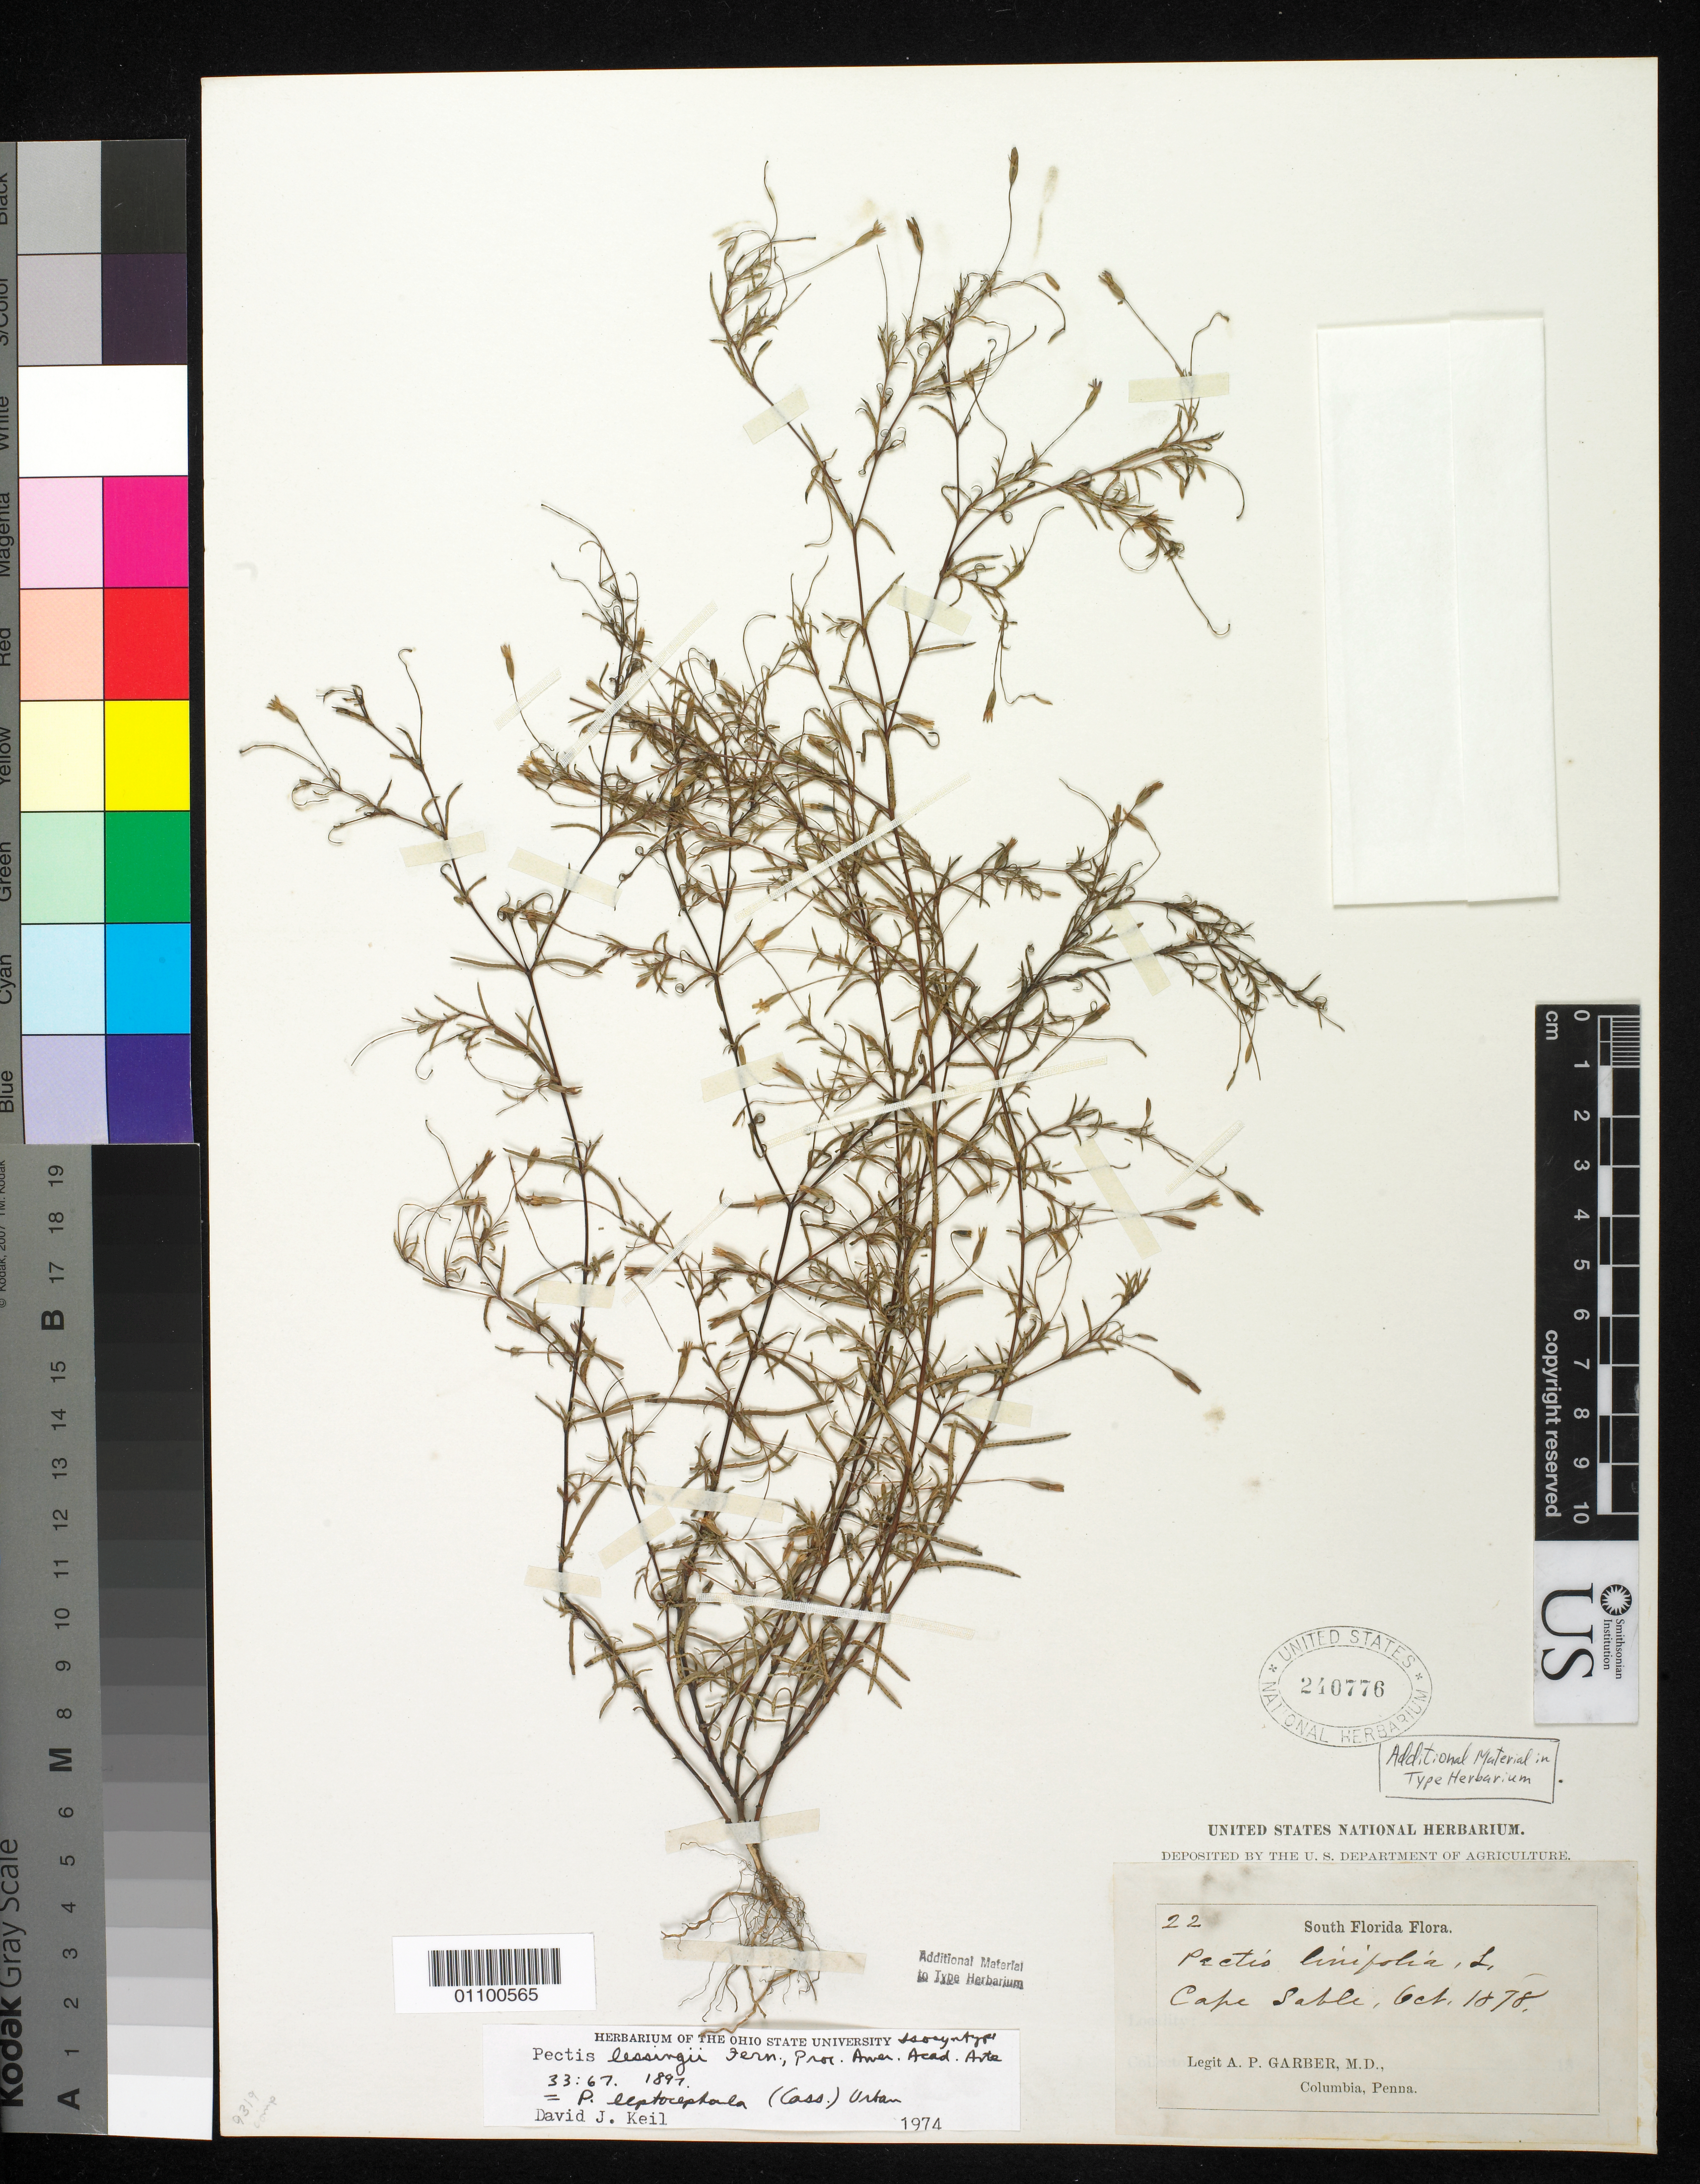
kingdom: Plantae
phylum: Tracheophyta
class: Magnoliopsida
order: Asterales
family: Asteraceae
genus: Pectis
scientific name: Pectis lessingii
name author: Fernald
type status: Isosyntype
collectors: A. P. Garber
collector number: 22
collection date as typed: Oct 1878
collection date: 1878-10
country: United States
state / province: Florida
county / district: Monroe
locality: Cape Sable.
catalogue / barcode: US 240776